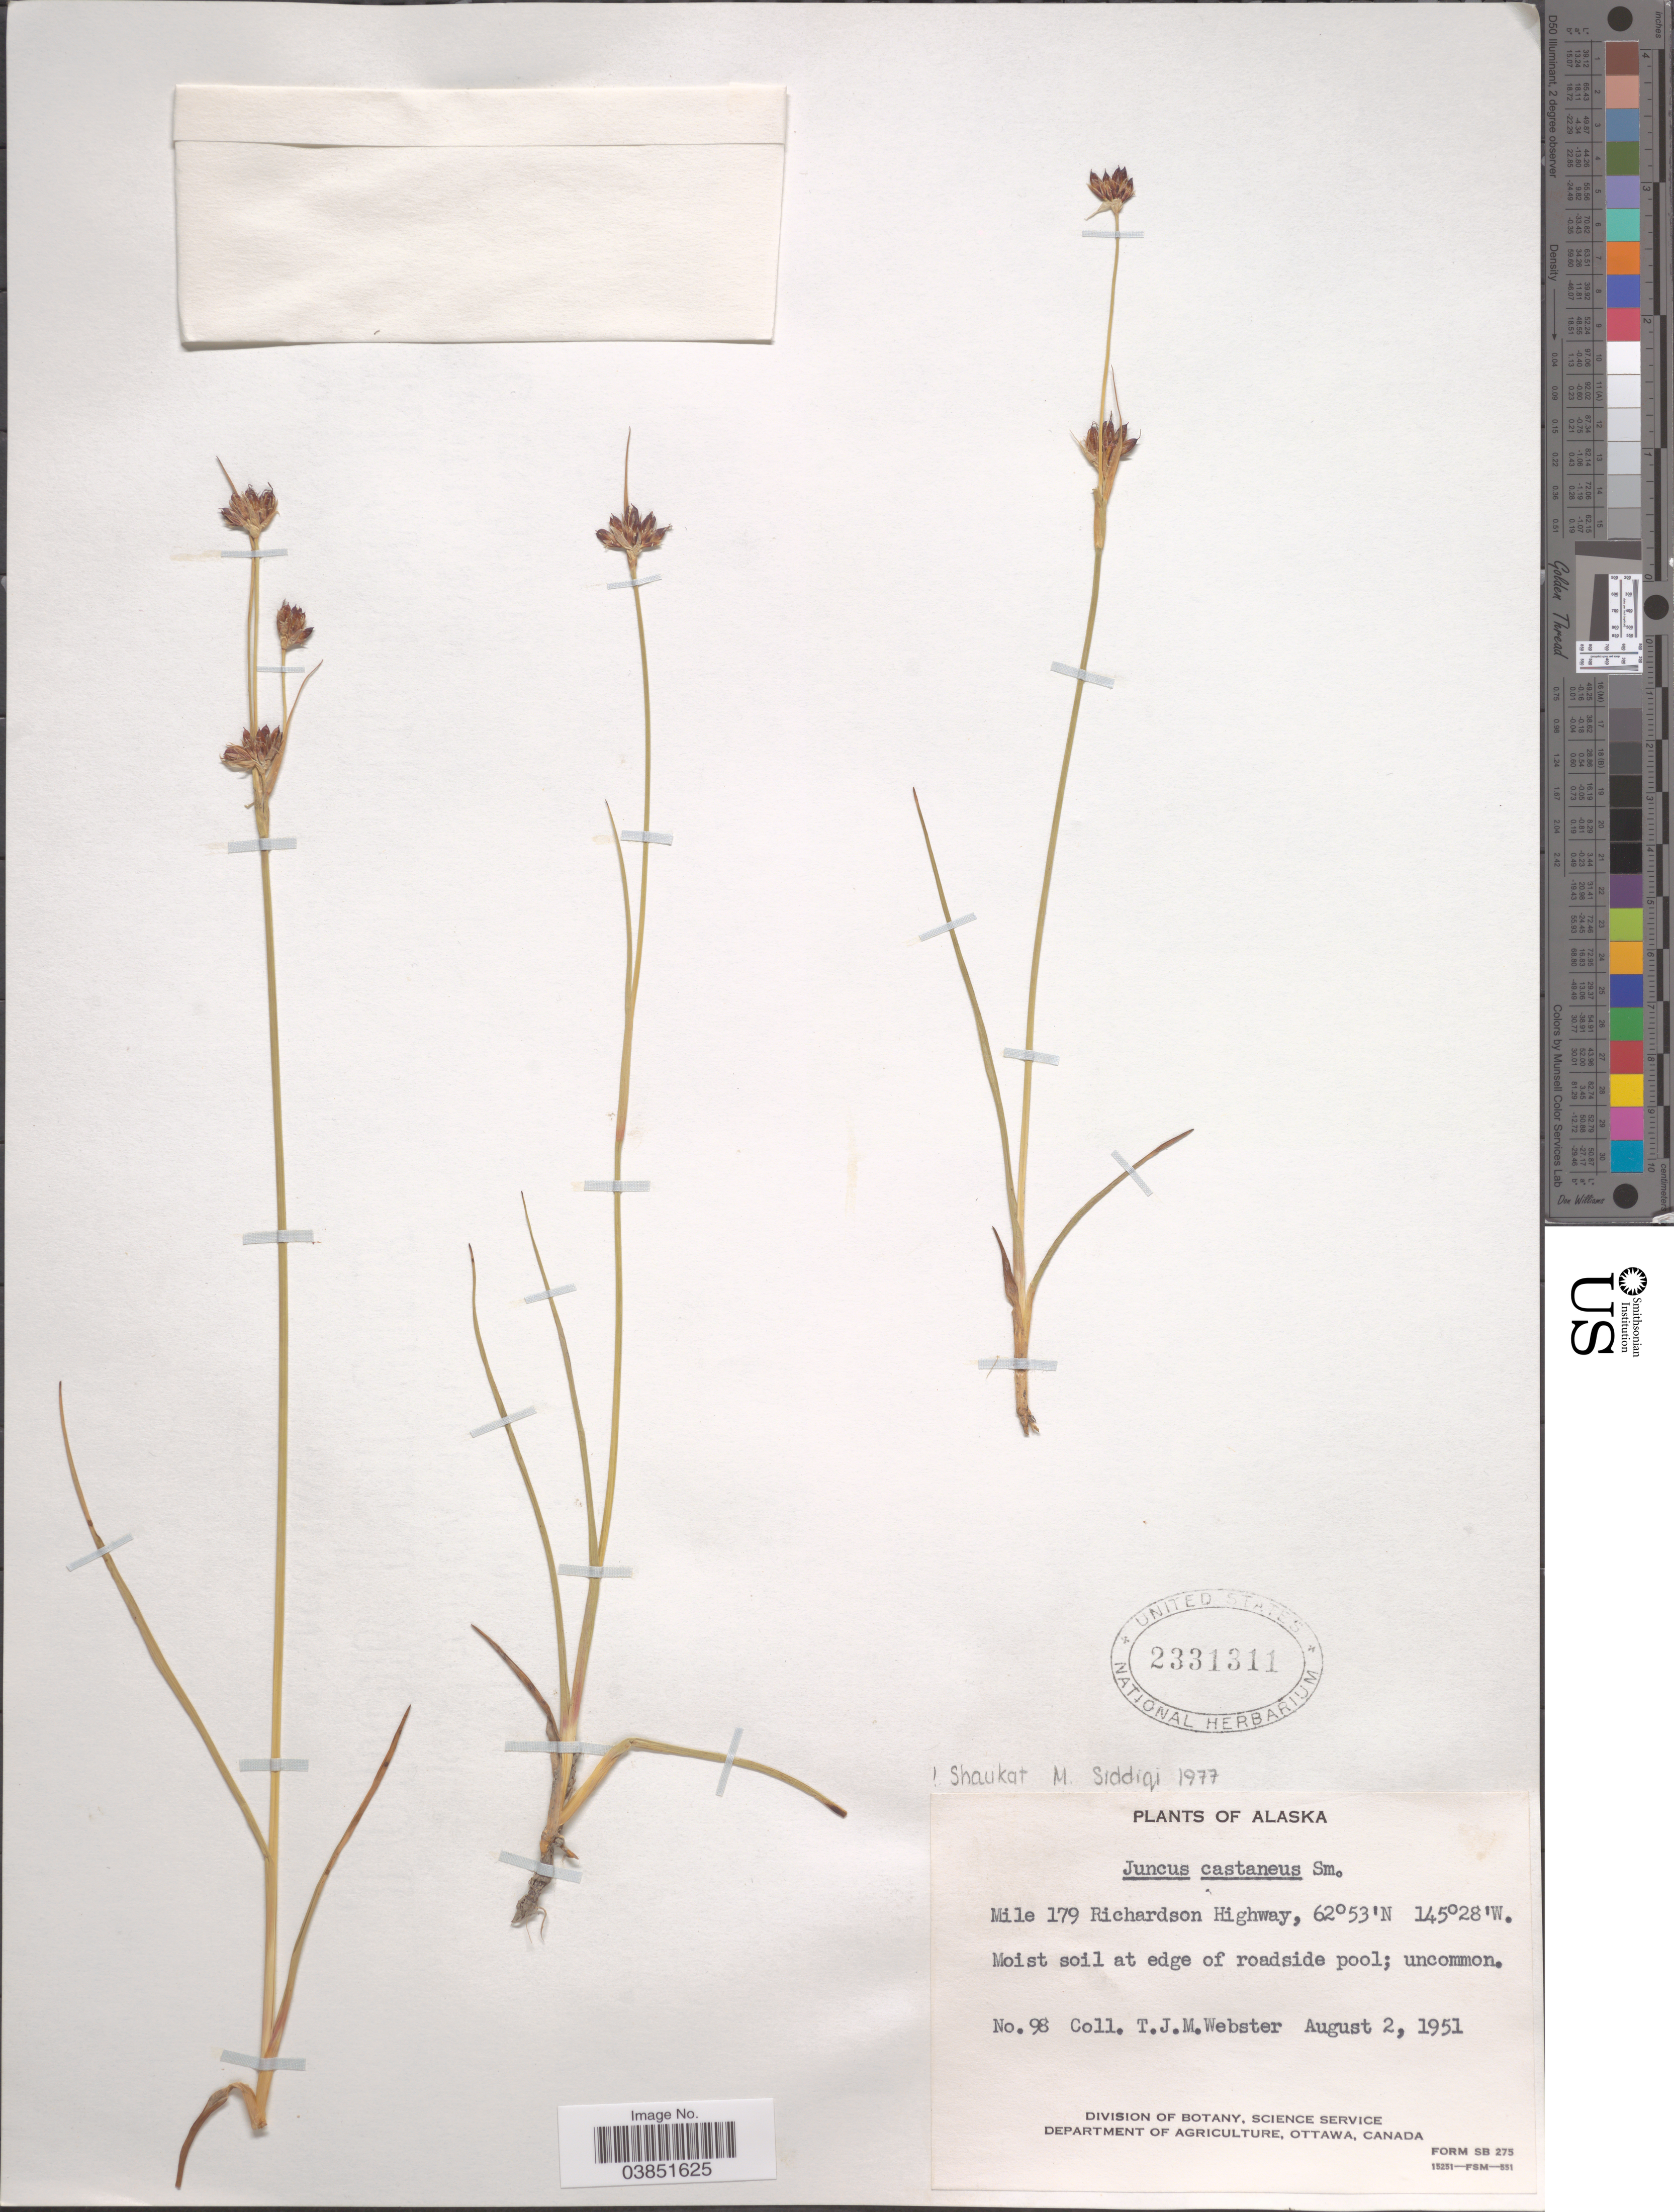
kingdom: Plantae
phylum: Tracheophyta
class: Liliopsida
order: Poales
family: Juncaceae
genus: Juncus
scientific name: Juncus castaneus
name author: Sm.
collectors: T. J. Webster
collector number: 98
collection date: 1951-08-02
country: United States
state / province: Alaska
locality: Mile 179 Richardson Highway.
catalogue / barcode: US 2331311